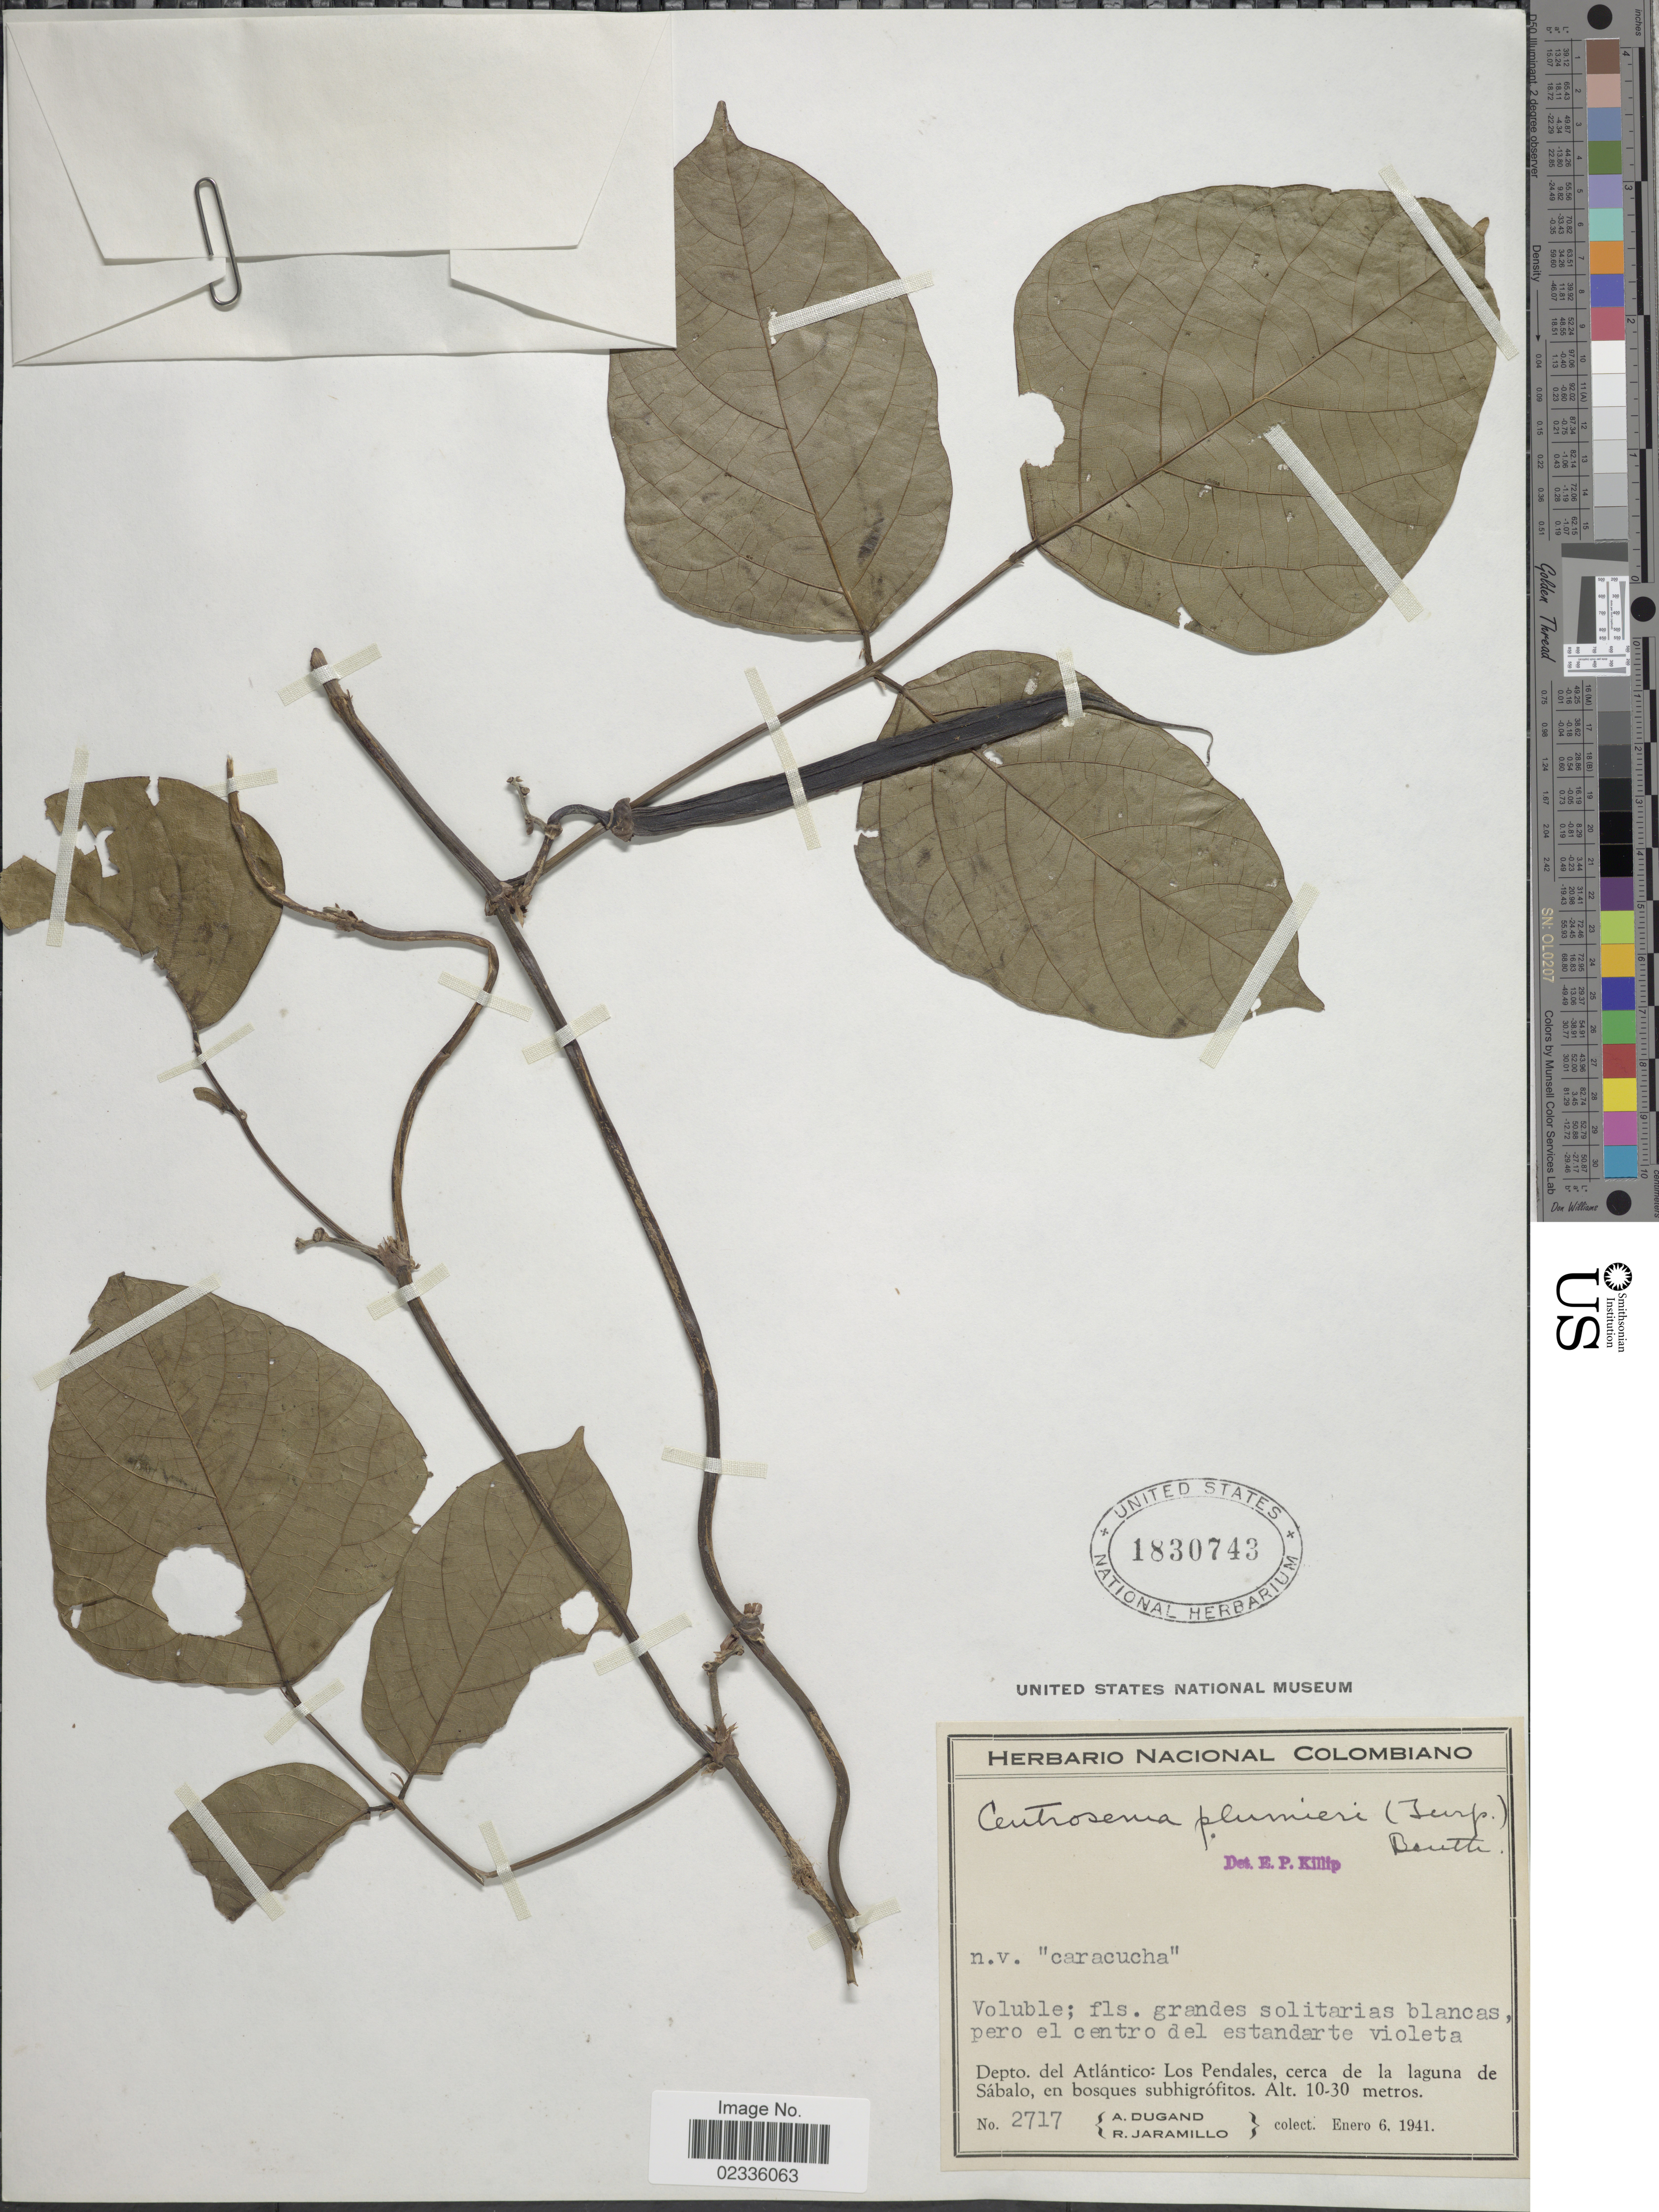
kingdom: Plantae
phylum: Tracheophyta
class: Magnoliopsida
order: Fabales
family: Fabaceae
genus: Centrosema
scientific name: Centrosema plumieri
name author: (Turpin ex Pers.) Benth.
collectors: A. Dugand & R. Jaramillo M.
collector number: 2717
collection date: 1941-01-06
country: Colombia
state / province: Atlántico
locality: Depto. del Atlantico: Los Pendales, cerca de la laguna de Sabalo, en bosques subhigrofitos.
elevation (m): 10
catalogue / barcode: US 1830743